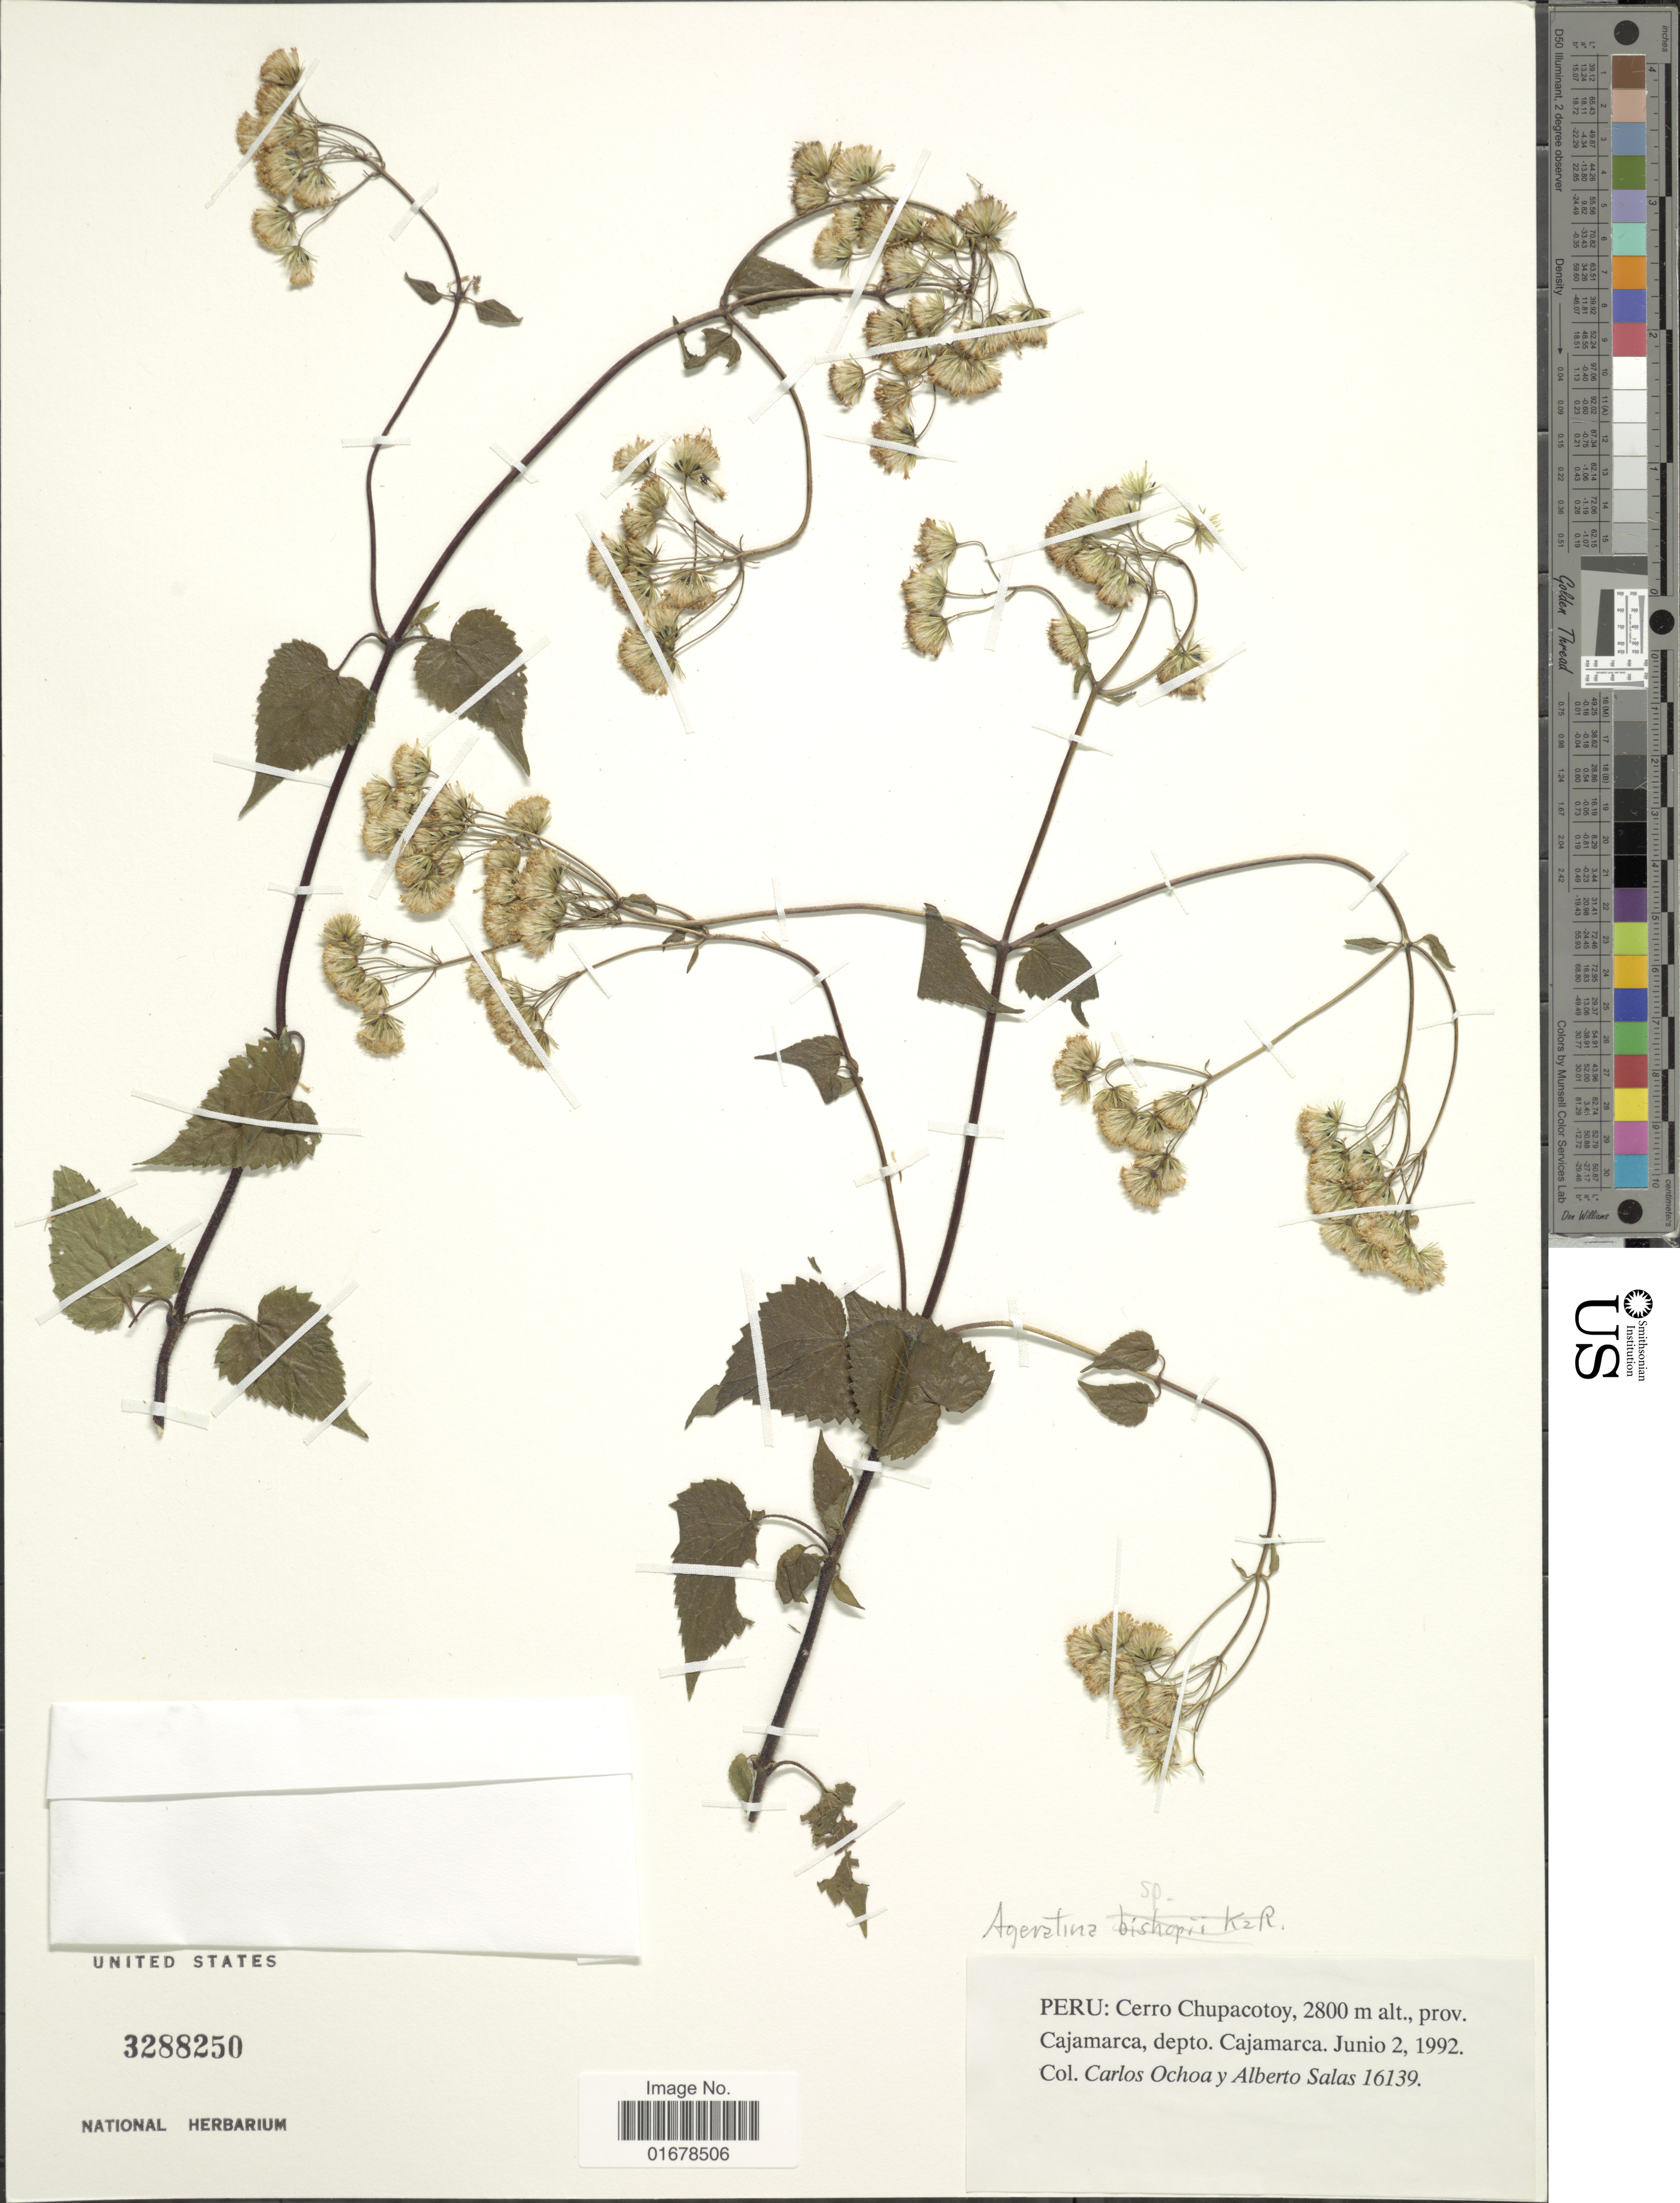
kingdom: Plantae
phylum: Tracheophyta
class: Magnoliopsida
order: Asterales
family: Asteraceae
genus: Ageratina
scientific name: Ageratina villonacoensis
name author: H. Rob.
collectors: C. Ochoa & A. Salas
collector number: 16139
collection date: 1992-06-02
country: Peru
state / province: Cajamarca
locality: Cerro Chupacotoy, Prov. Cajamarca, Depto. Cajamarca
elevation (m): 2800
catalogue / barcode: US 3288250